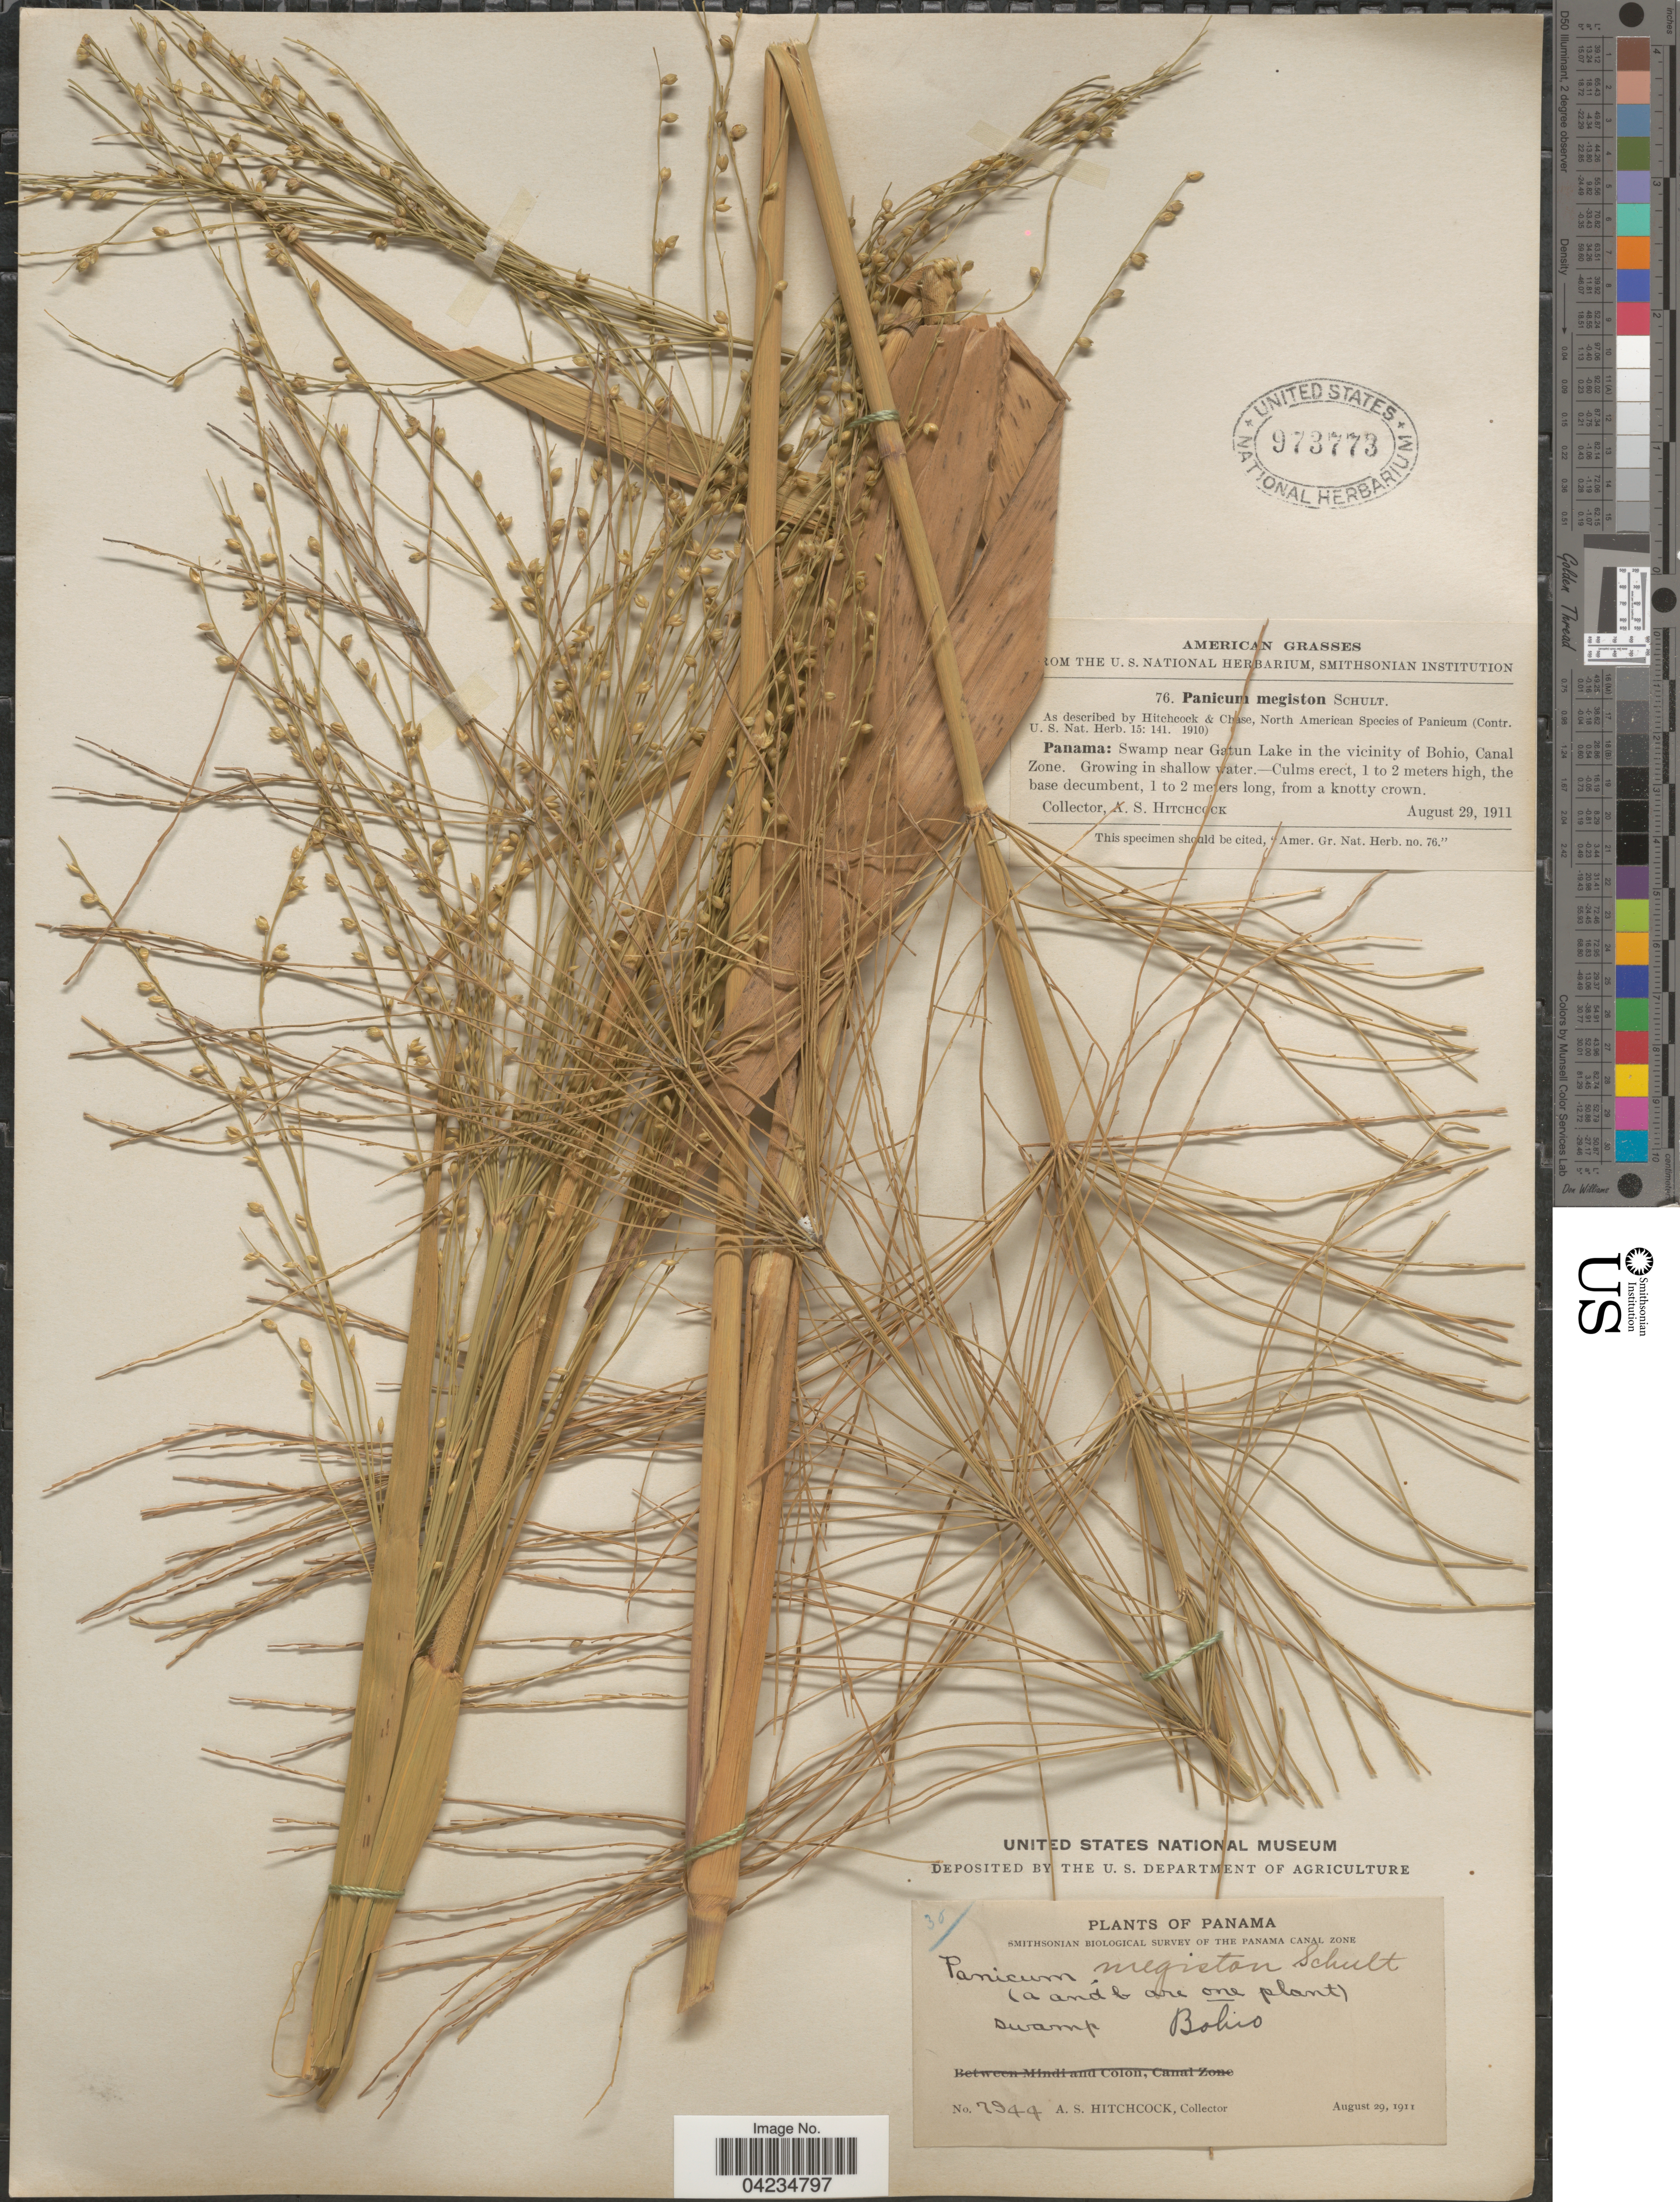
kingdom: Plantae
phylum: Tracheophyta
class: Liliopsida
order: Poales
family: Poaceae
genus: Stephostachys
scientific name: Stephostachys mertensii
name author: (Roth) Zuloaga & Marrone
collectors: A. S. Hitchcock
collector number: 7944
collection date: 1911-08-29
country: Panama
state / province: Colón / Panamá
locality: Smithsonian Biological Survey of the Panama Canal Zone. Bohio. Swamp near Gatun Lake in the vicinity of Bohio, Canal Zone.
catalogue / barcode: US 973773